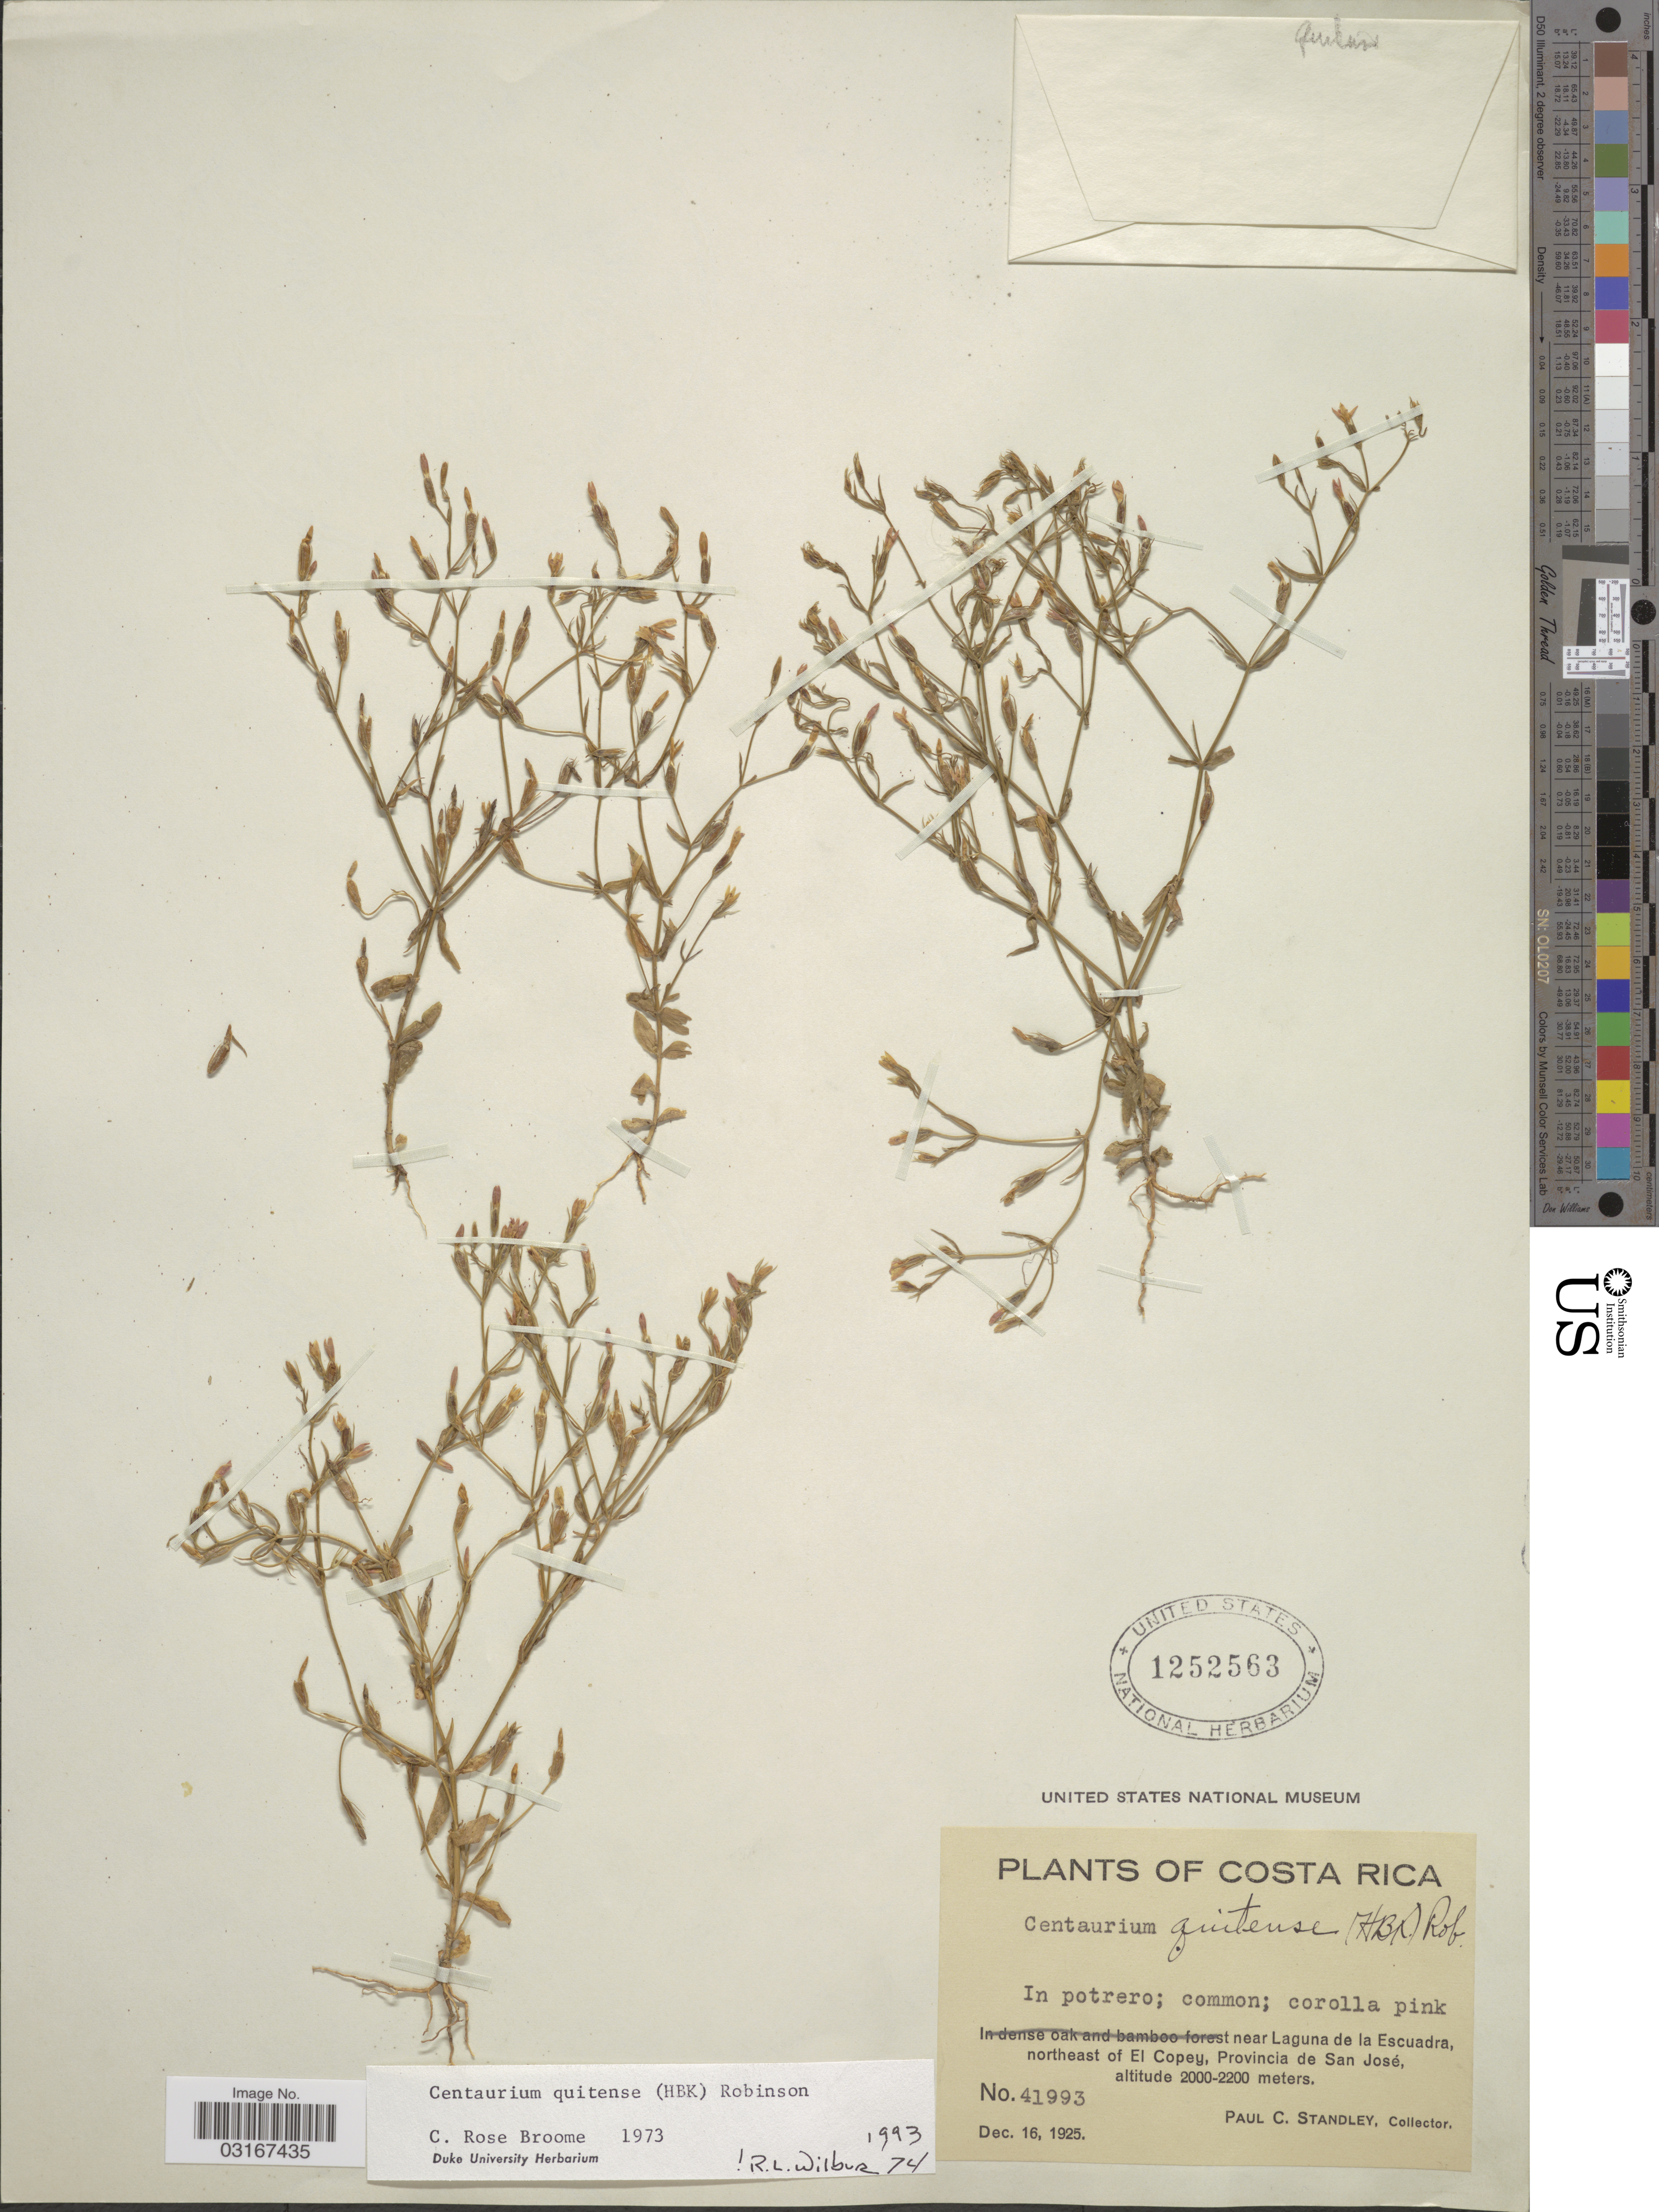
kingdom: Plantae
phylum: Tracheophyta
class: Magnoliopsida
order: Gentianales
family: Gentianaceae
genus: Centaurium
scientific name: Centaurium quitense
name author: (Kunth) B.L. Rob.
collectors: P. C. Standley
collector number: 41993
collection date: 1925-12-16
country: Costa Rica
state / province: San José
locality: Near laguna de la Escuadra, northeast of El Copey.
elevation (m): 2000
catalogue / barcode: US 1252563